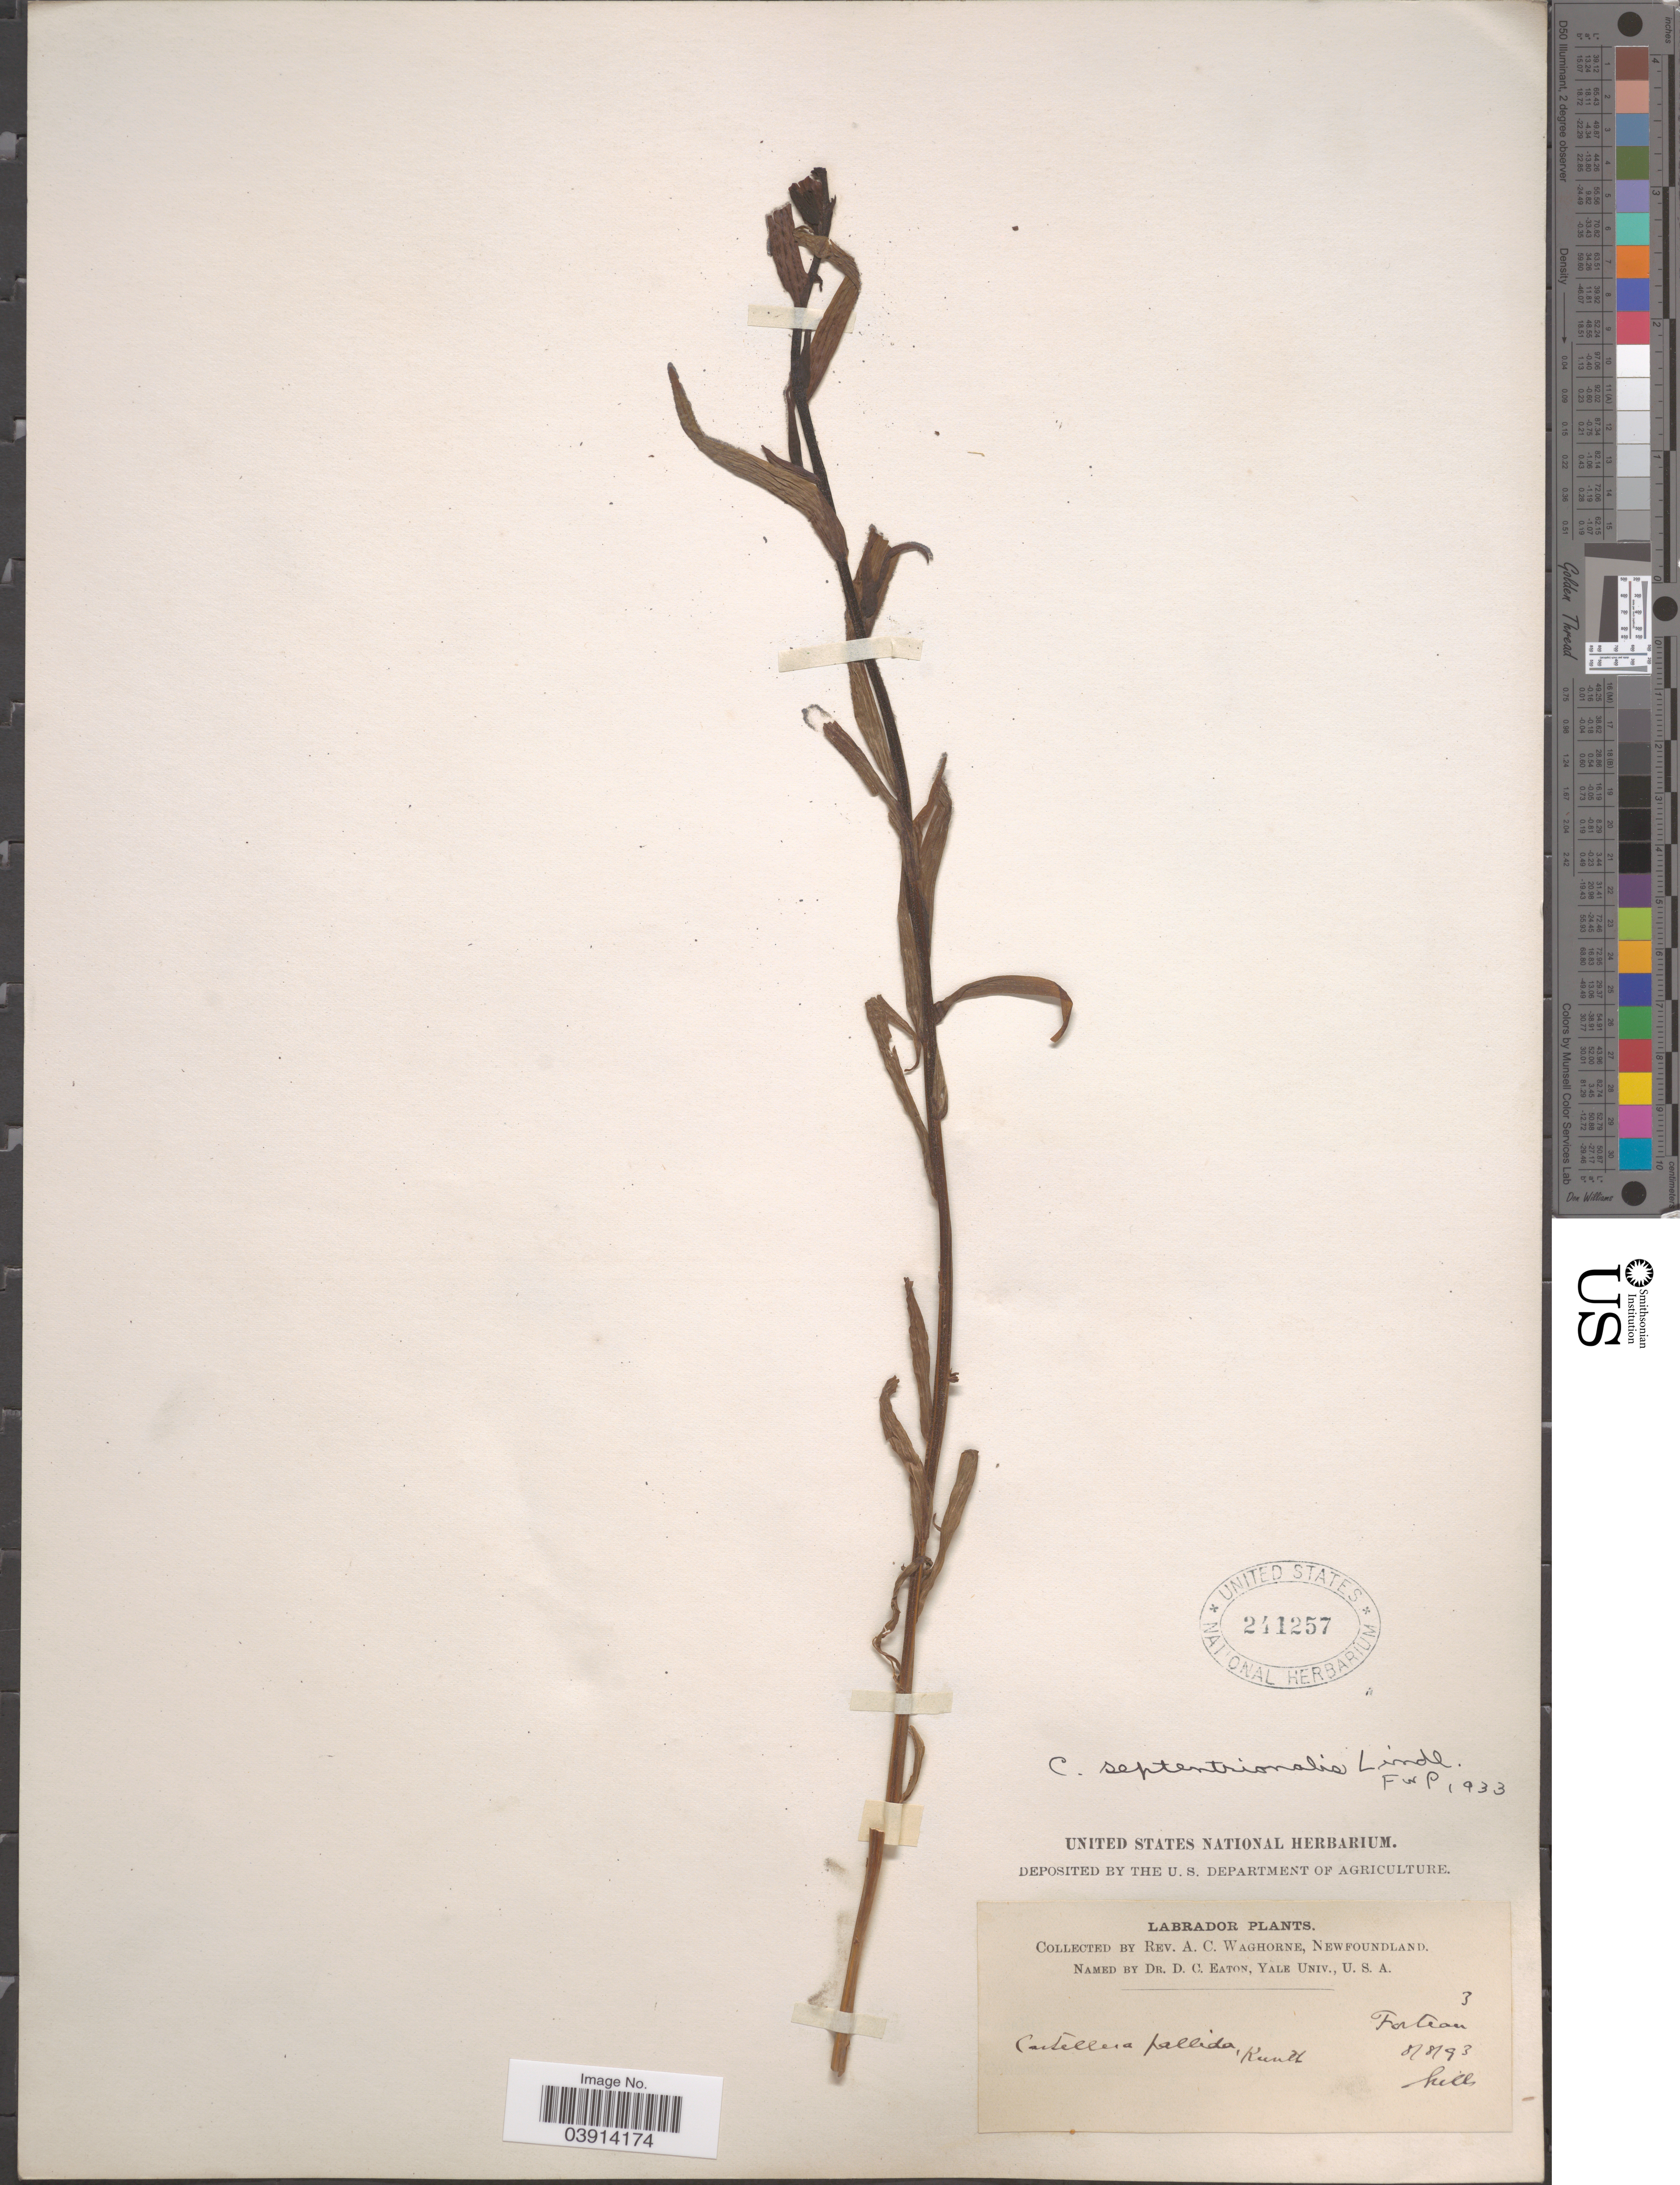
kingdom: Plantae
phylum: Tracheophyta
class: Magnoliopsida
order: Lamiales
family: Orobanchaceae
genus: Castilleja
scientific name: Castilleja septentrionalis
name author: Lindl.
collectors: A. Waghorne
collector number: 3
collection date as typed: Transcribed d/m/y: 8/8/93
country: Canada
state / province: Newfoundland and Labrador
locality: Labrador. Forteau hills.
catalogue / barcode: US 241257